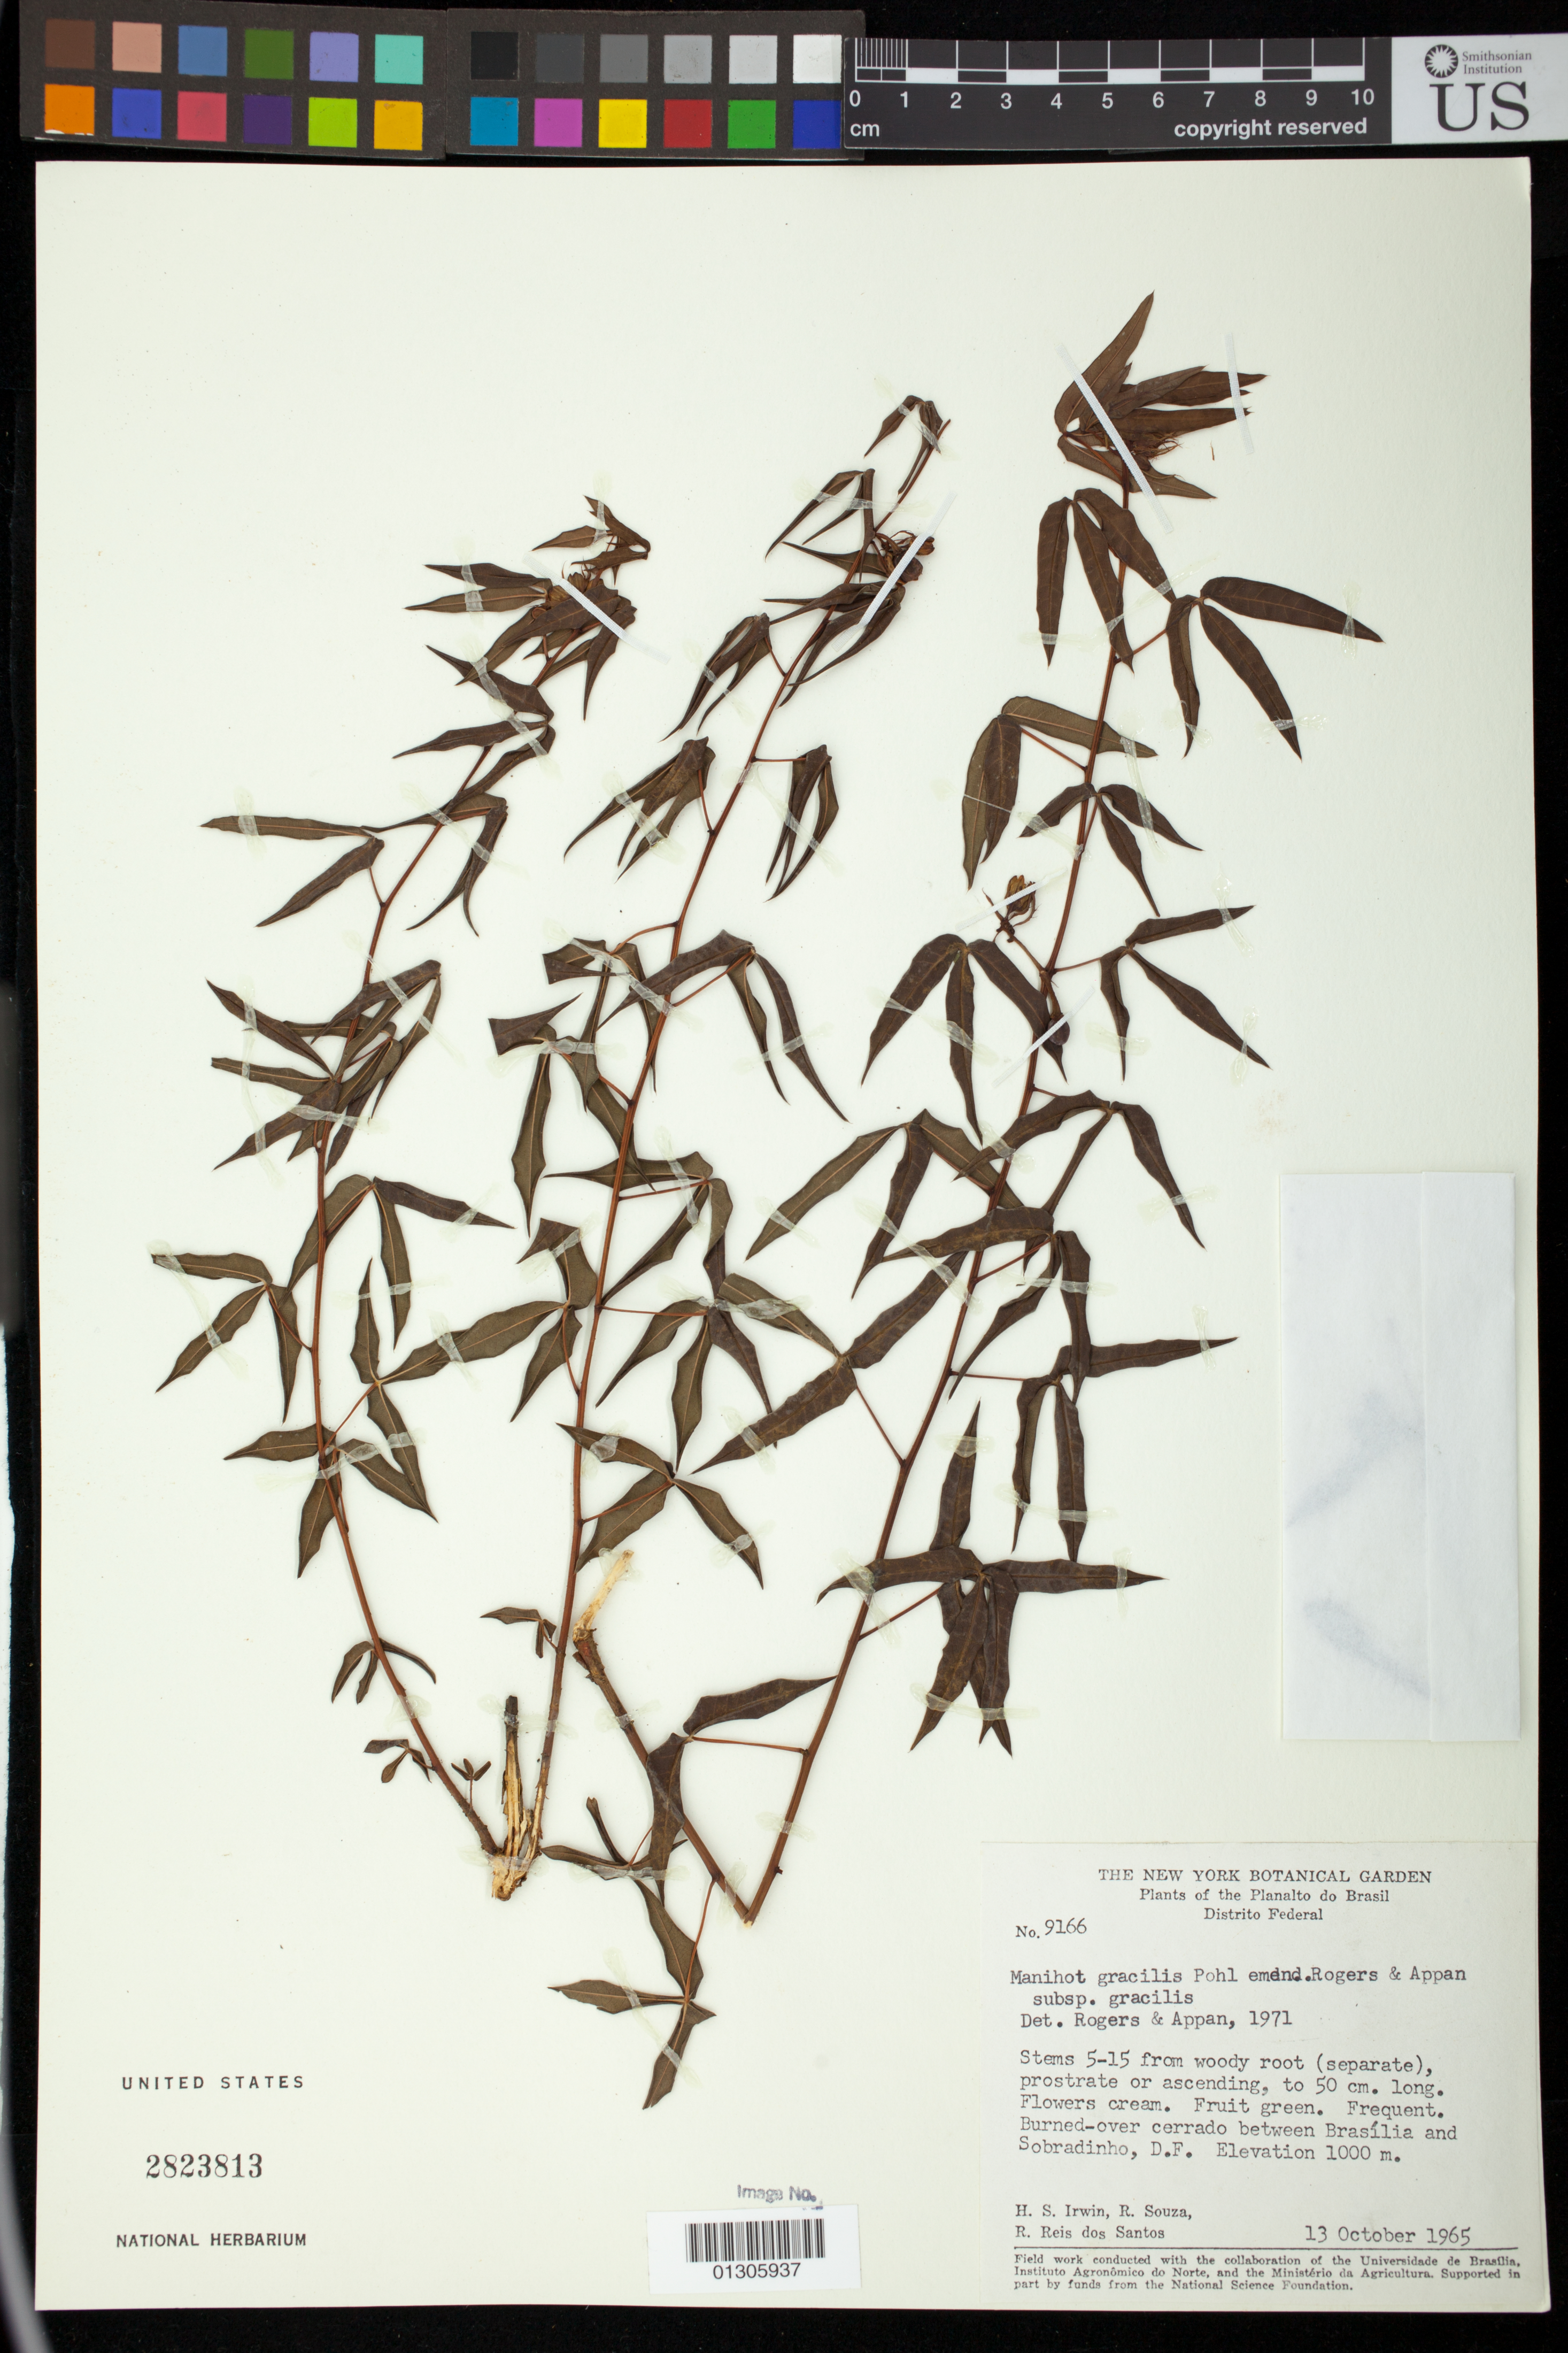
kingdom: Plantae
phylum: Tracheophyta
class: Magnoliopsida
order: Malpighiales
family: Euphorbiaceae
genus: Manihot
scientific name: Manihot esculenta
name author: Crantz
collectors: H. Irwin, R. Souza & R. Reis dos Santos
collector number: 9166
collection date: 1965-10-13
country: Brazil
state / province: Distrito Federal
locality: Burned-over cerrado between Brasãlia and Sobradinho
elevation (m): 1000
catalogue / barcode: US 2823813